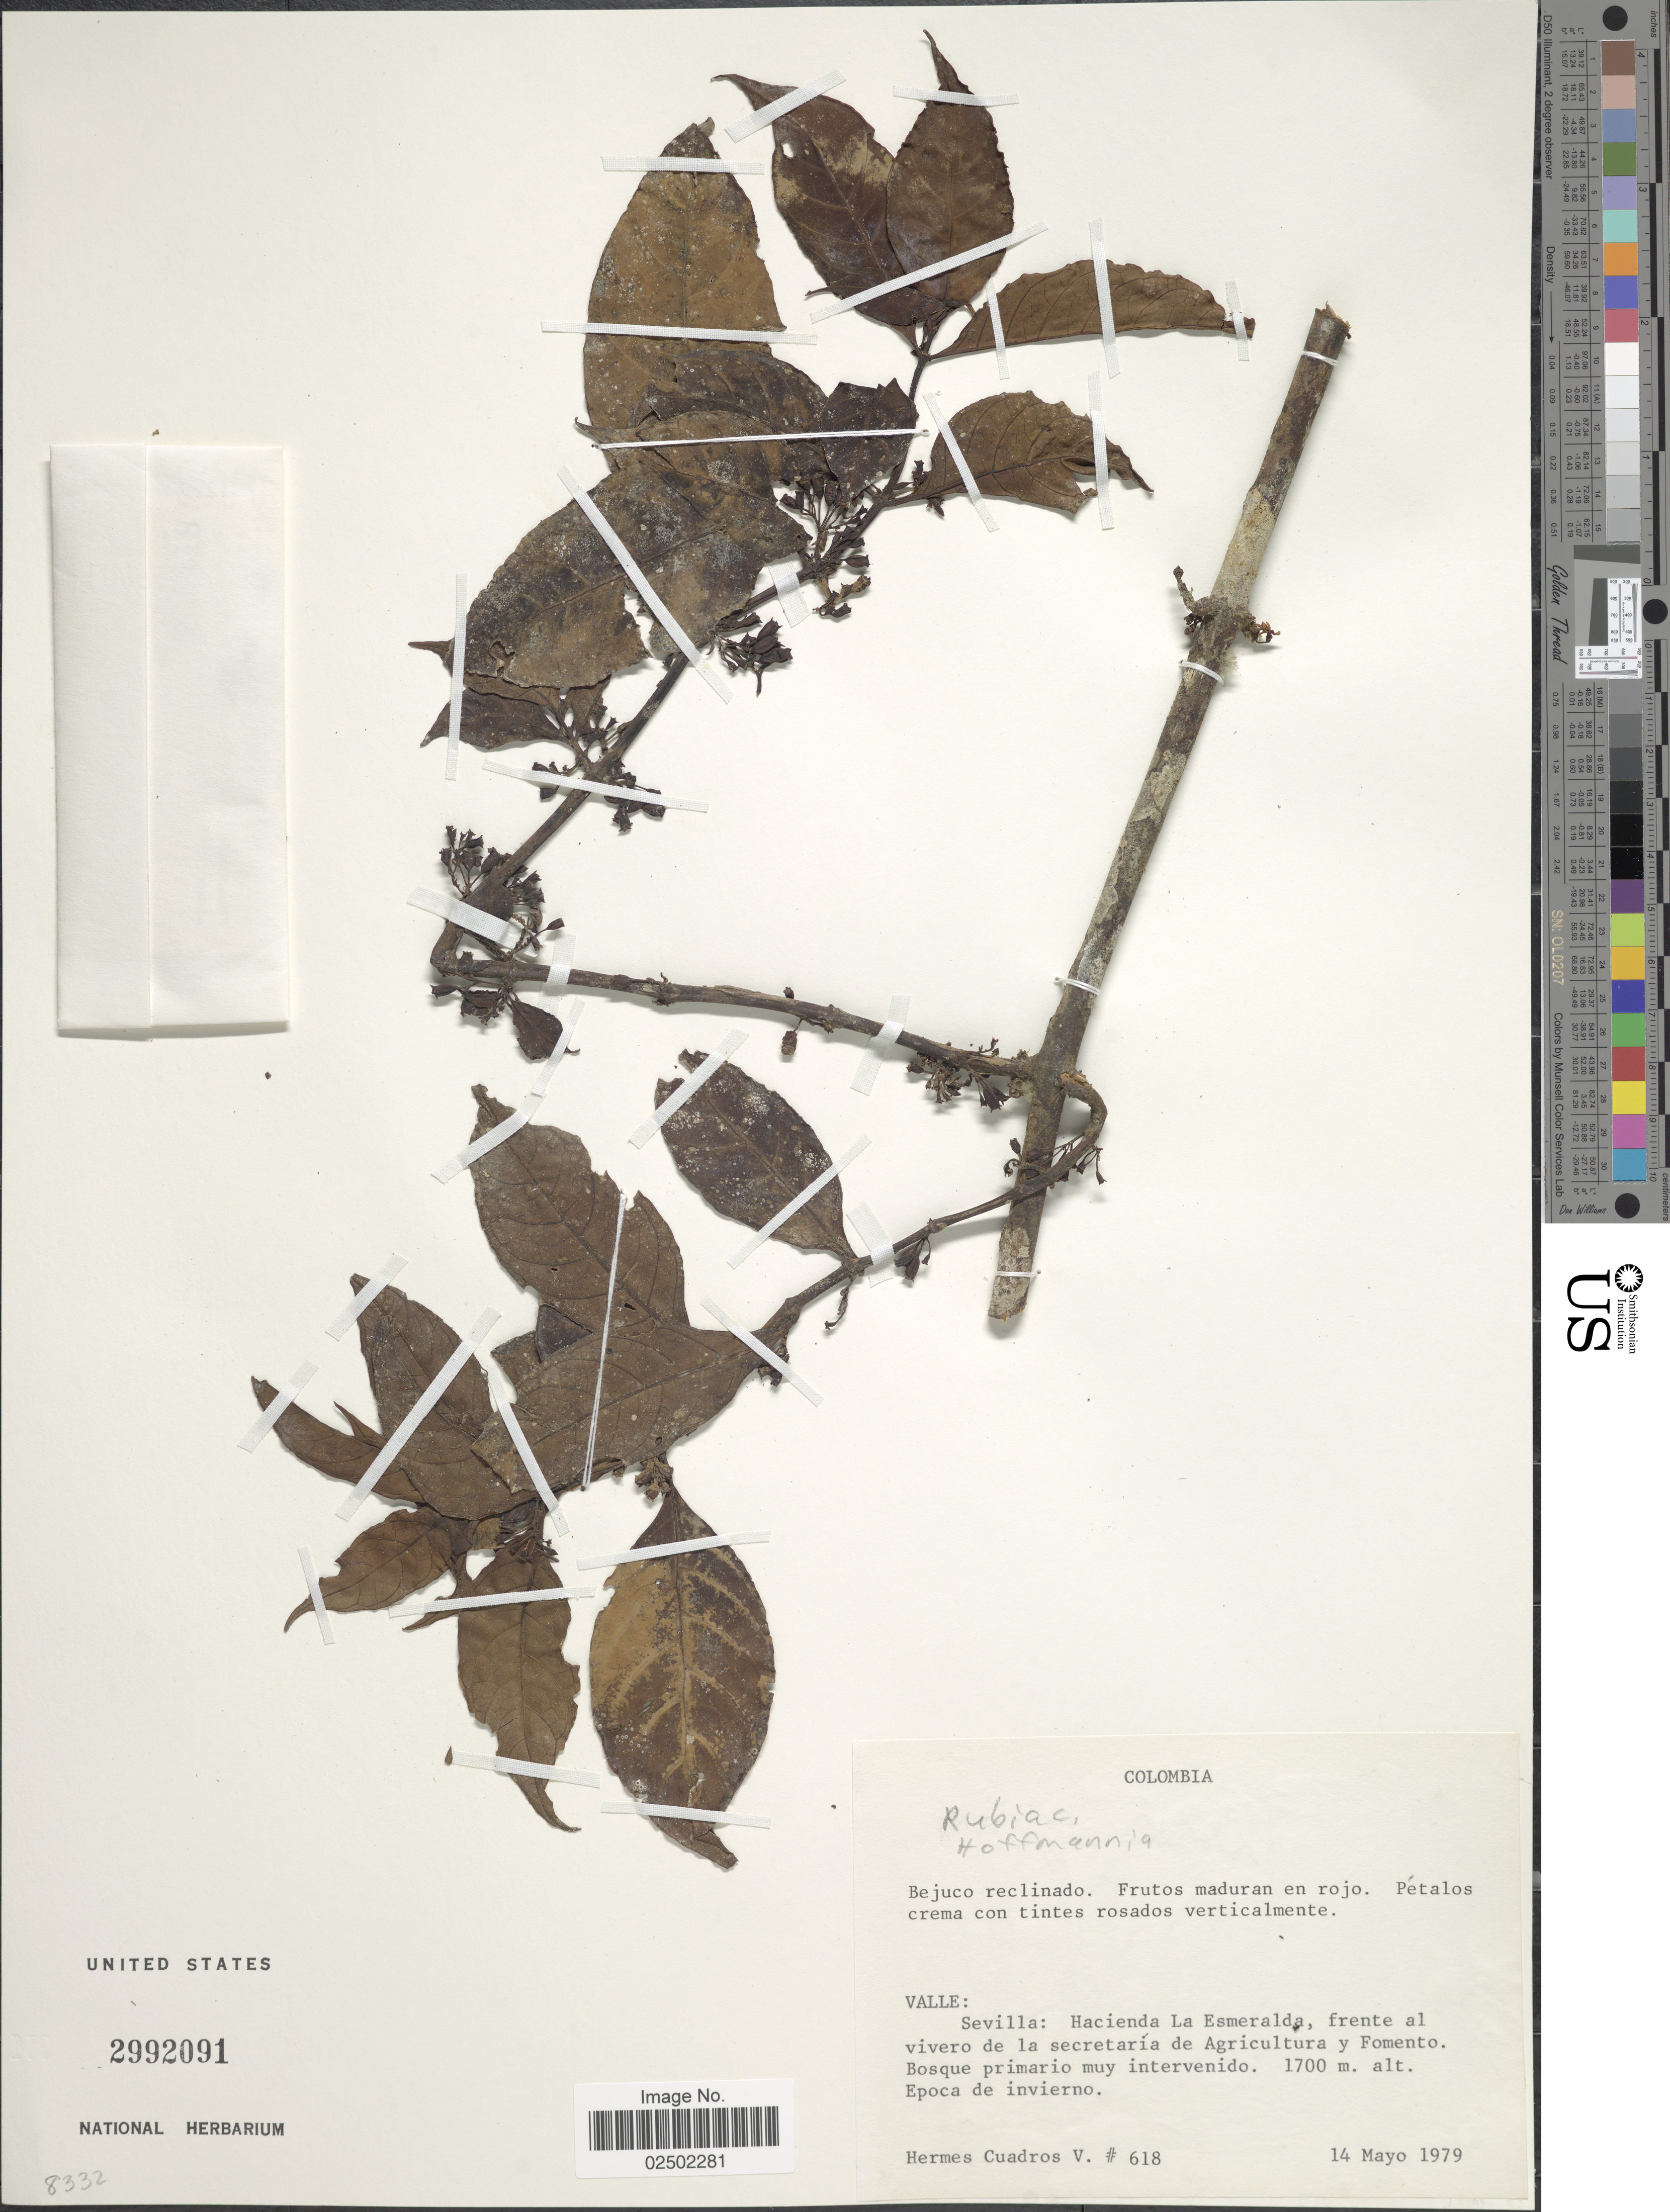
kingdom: Plantae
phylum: Tracheophyta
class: Magnoliopsida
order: Gentianales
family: Rubiaceae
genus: Hoffmannia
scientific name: Hoffmannia sp.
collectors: H. Cuadros V.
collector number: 618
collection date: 1979-05-14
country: Colombia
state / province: Valle del Cauca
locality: Valle: Sevilla: Hacienda La Esmeralda, frente al vivero de la carreteria de Agricultura y Fomento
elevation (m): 1700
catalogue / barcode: US 2992091